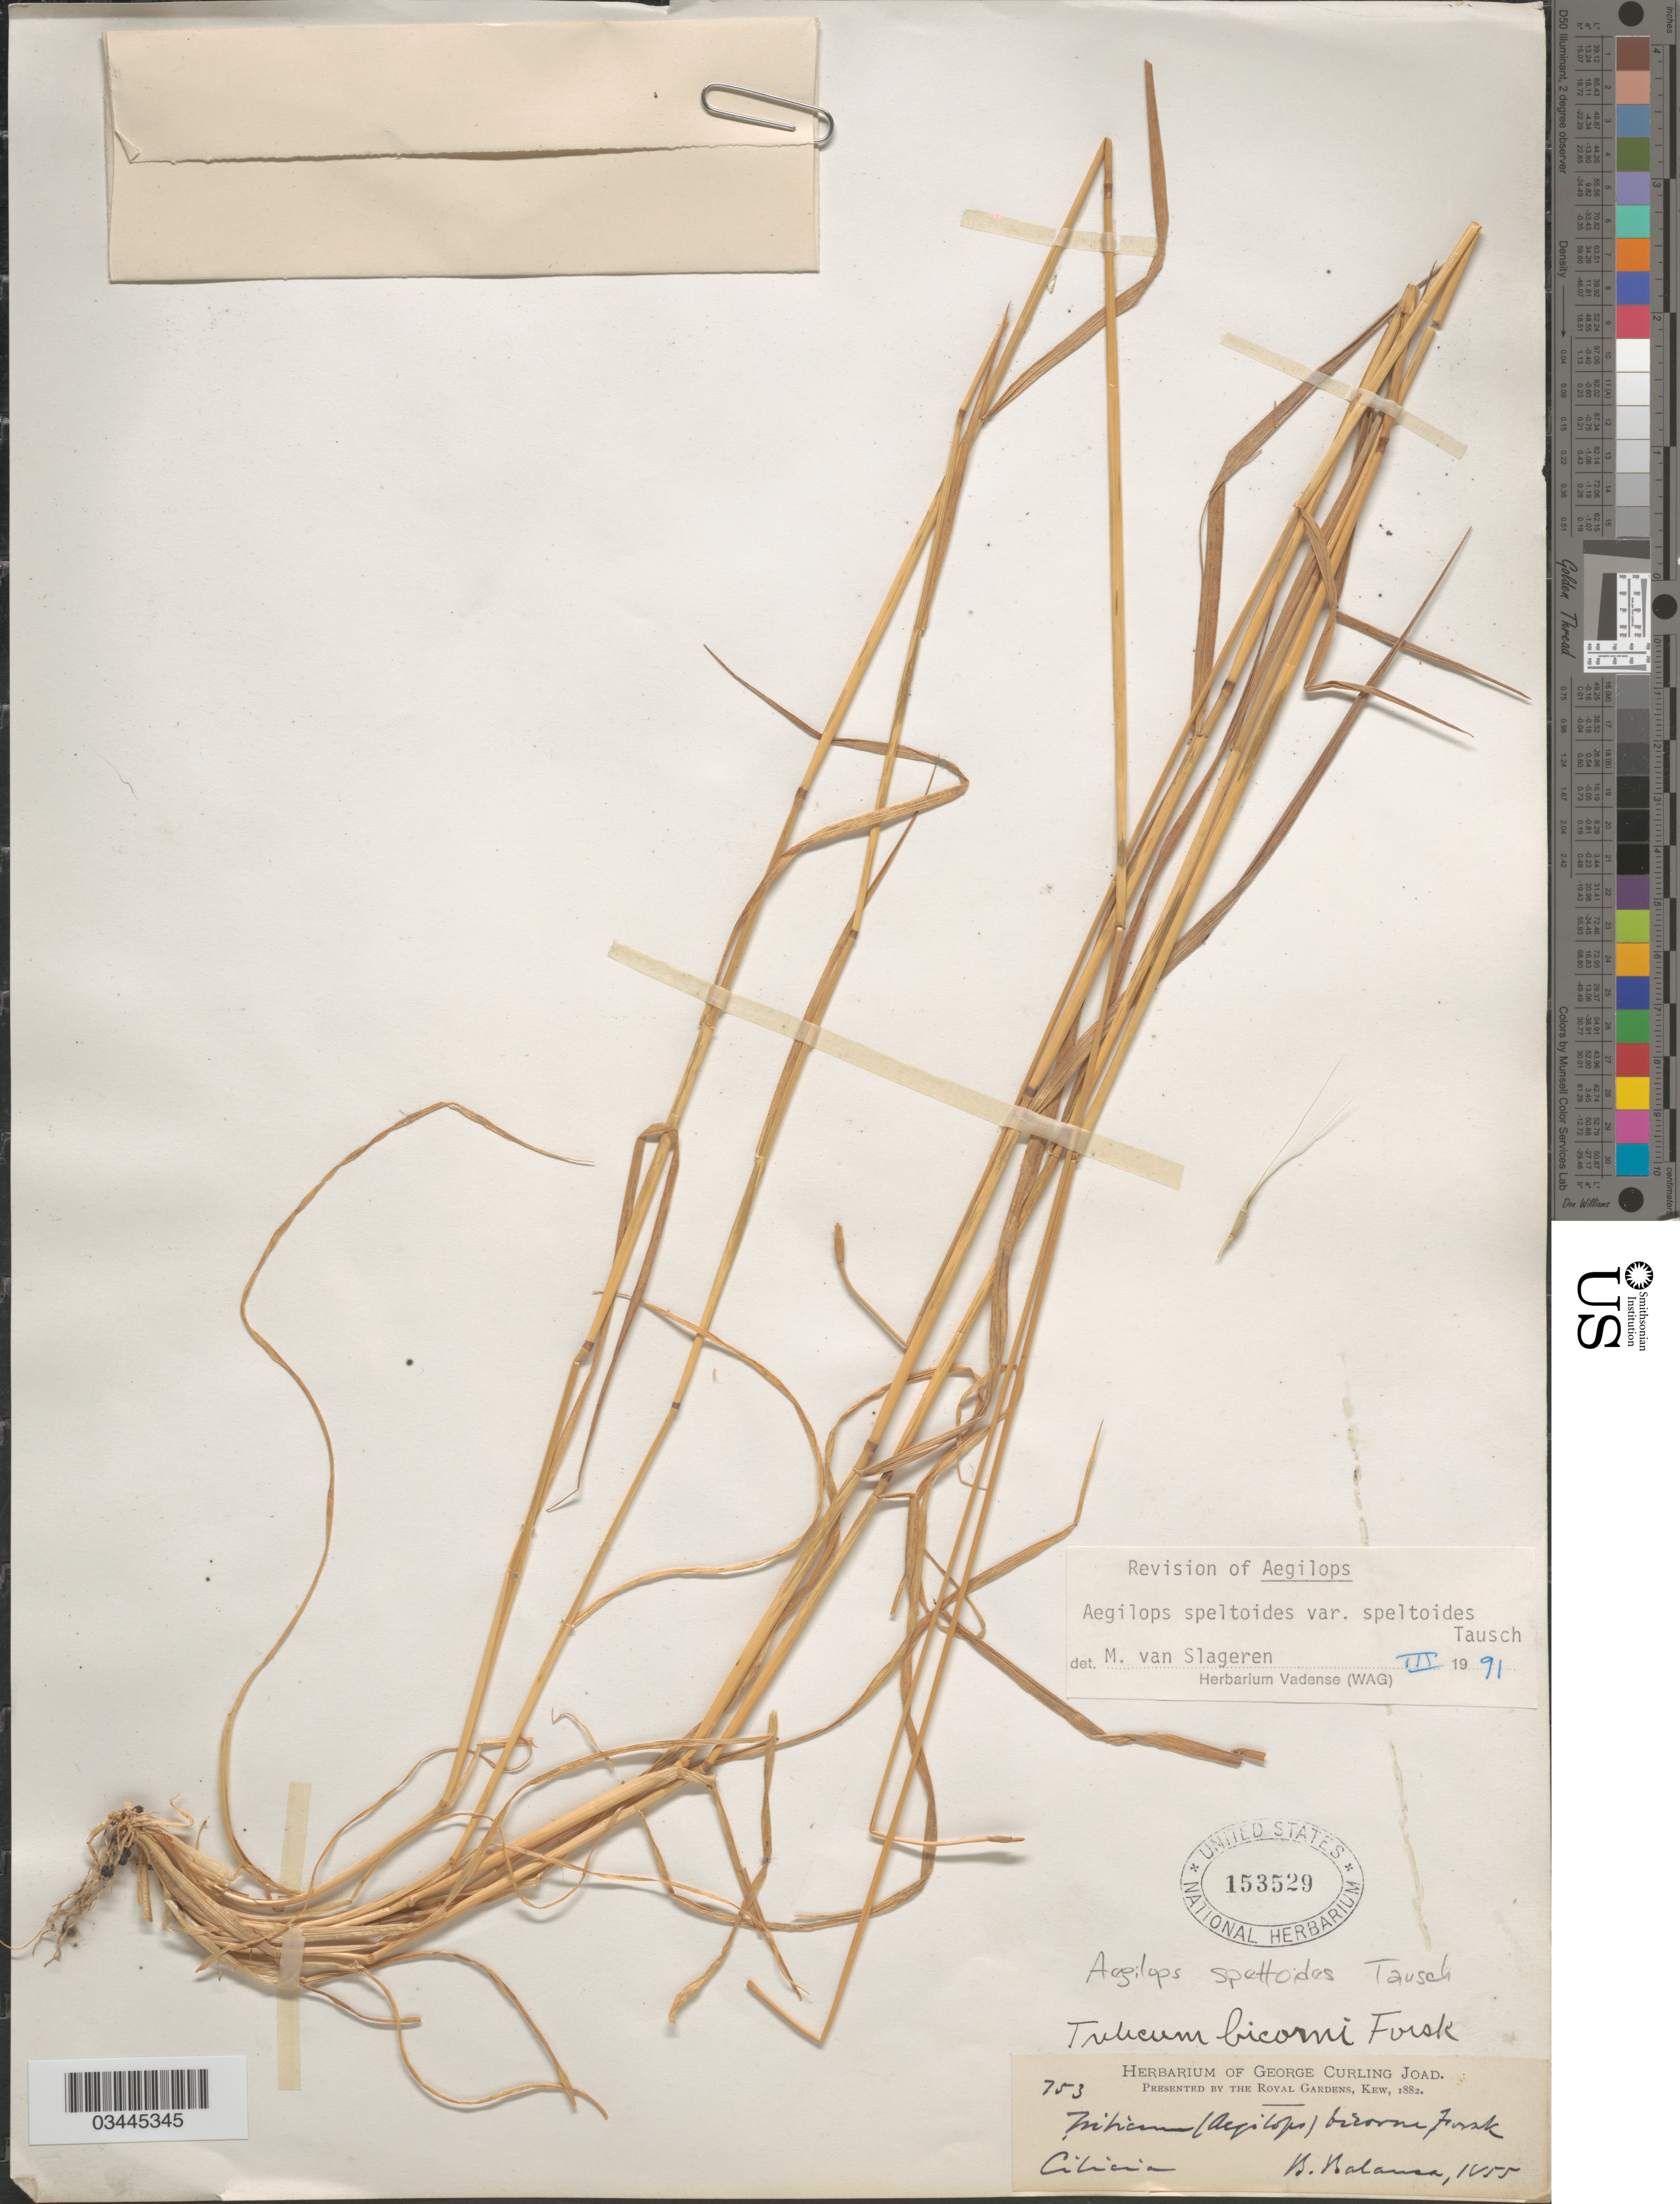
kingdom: Plantae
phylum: Tracheophyta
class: Liliopsida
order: Poales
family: Poaceae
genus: Aegilops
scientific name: Aegilops speltoides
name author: Tausch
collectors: B. Balansa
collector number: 753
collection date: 1855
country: Turkey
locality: Cilicia.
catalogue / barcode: US 153529